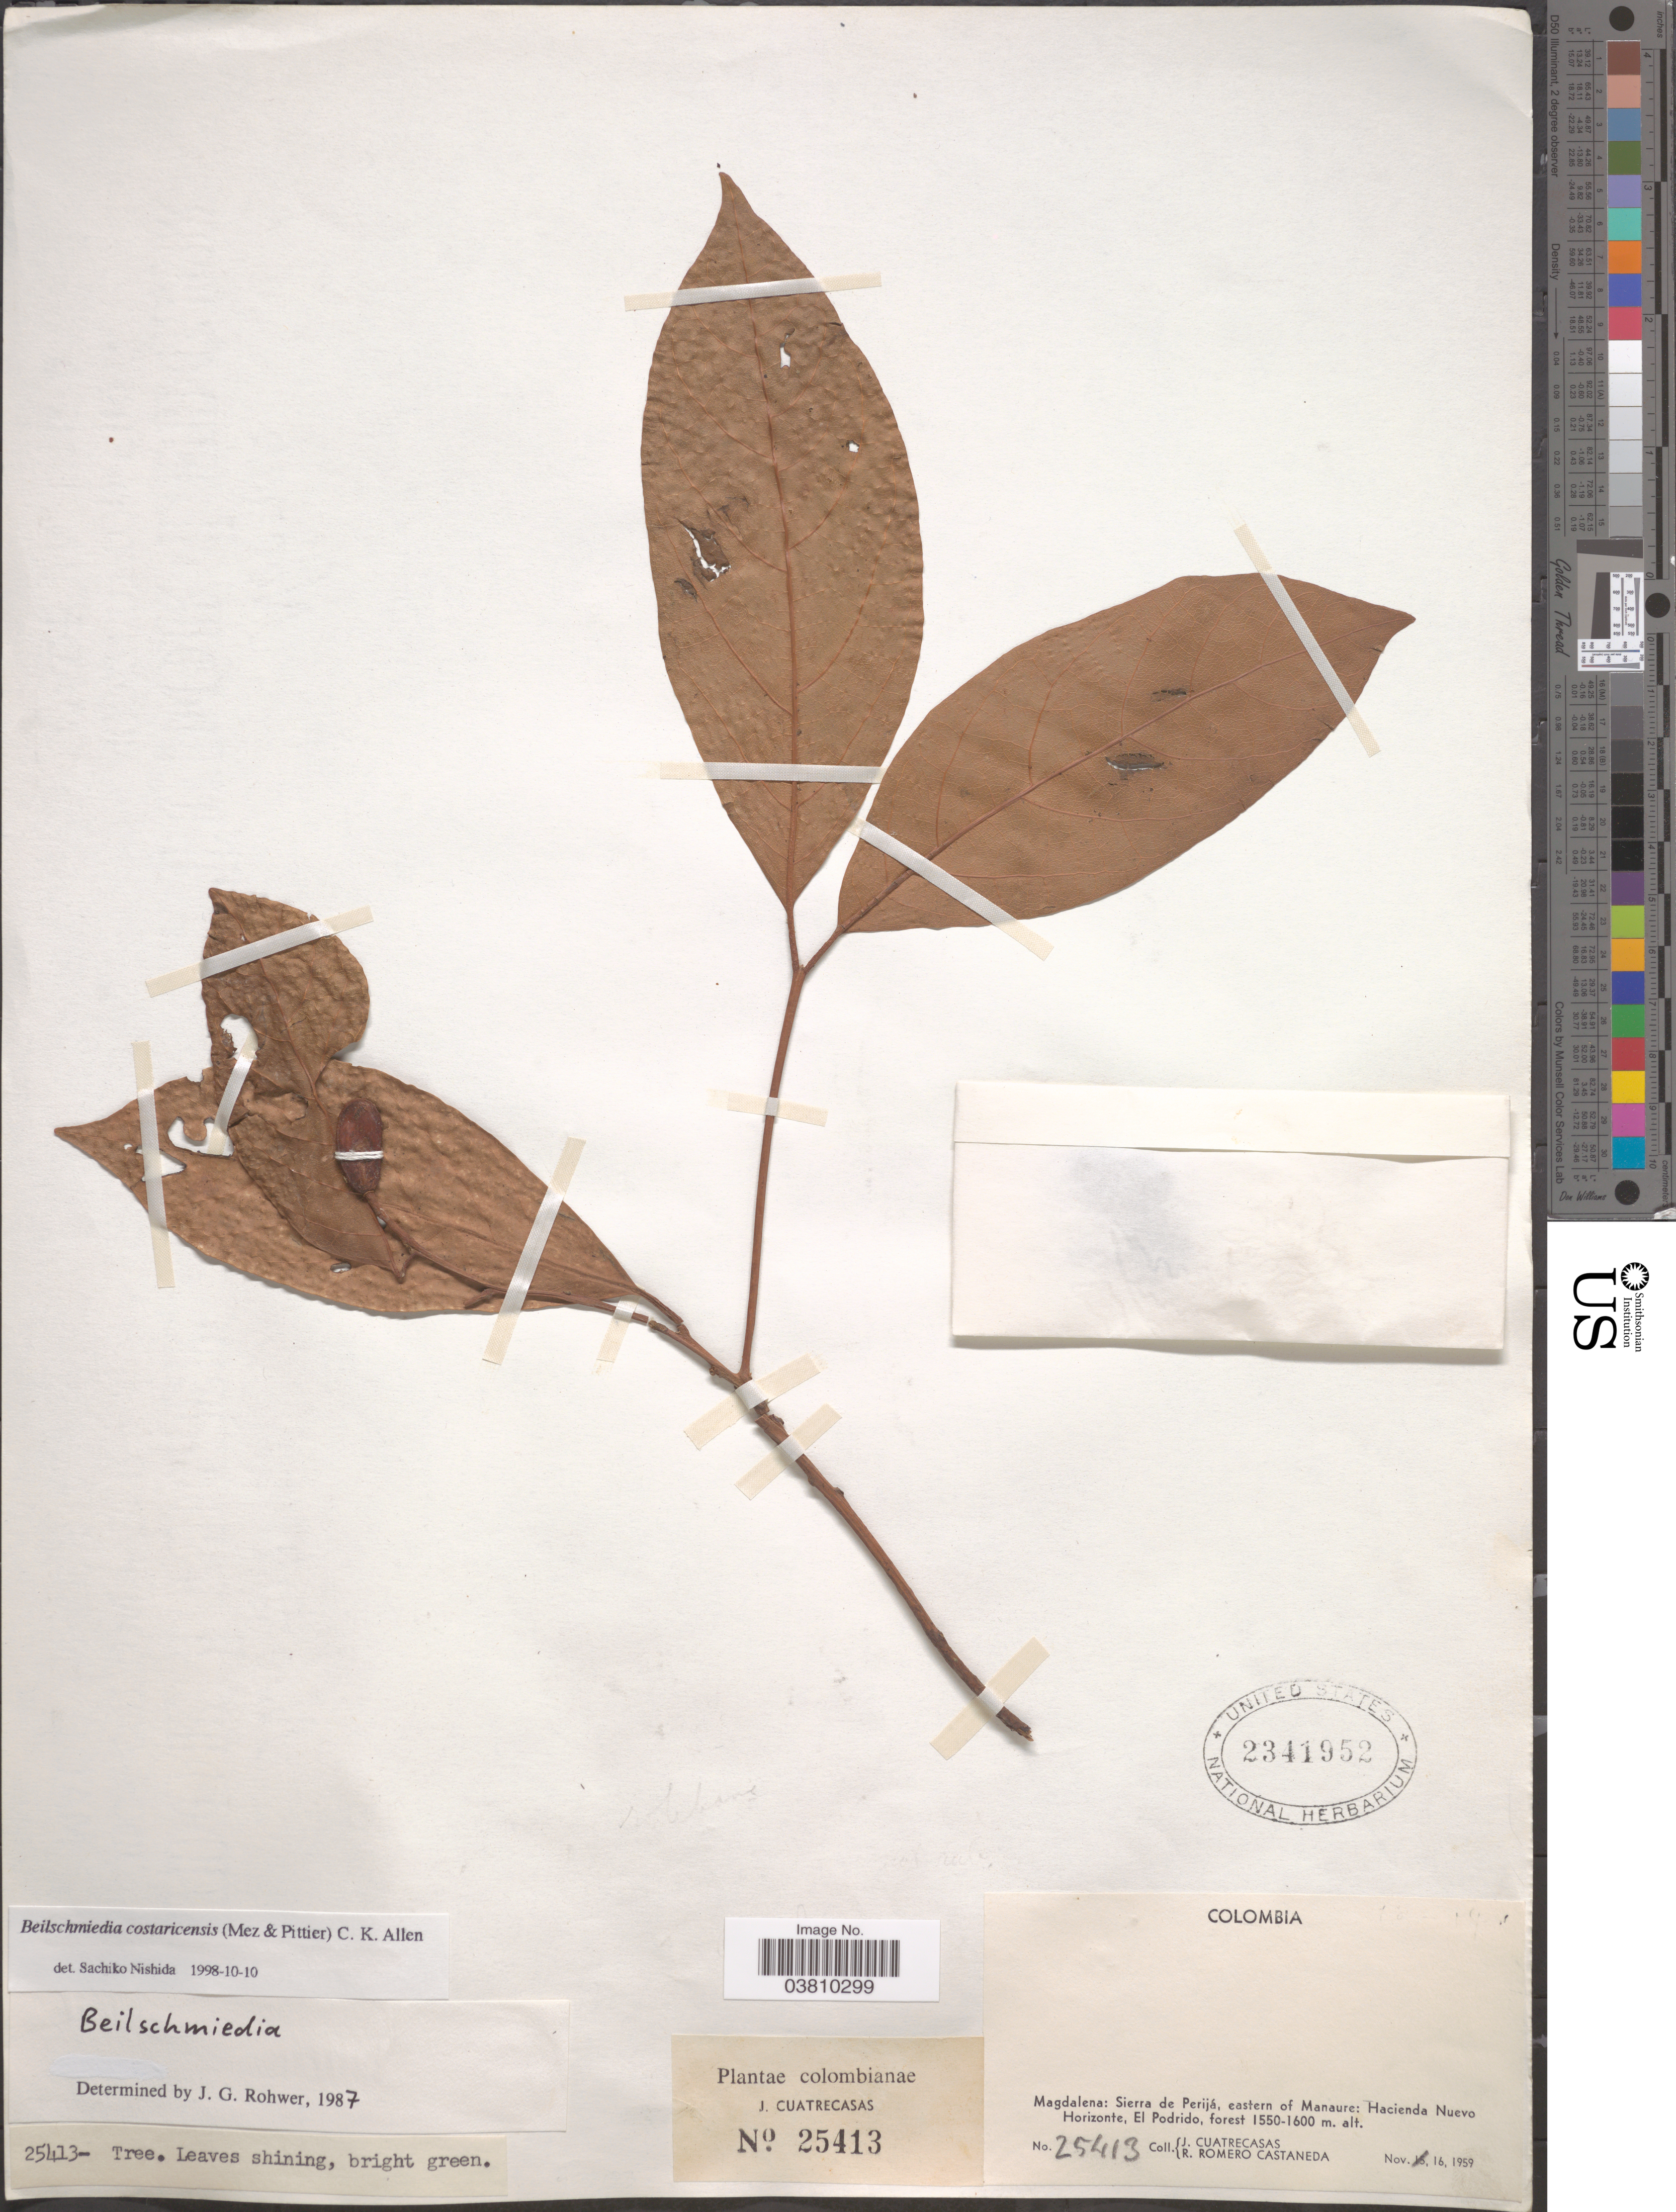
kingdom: Plantae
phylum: Tracheophyta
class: Magnoliopsida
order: Laurales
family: Lauraceae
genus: Beilschmiedia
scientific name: Beilschmiedia costaricensis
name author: (Mez & Pittier) C.K. Allen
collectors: J. Cuatrecasas & R. Romero Castañeda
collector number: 25413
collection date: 1959-11-16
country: Colombia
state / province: Magdalena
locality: Sierra de Perijá, eastern of Manaure: Hacienda Nuevo Horizonte, El Podrido.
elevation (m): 1550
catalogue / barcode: US 2341952